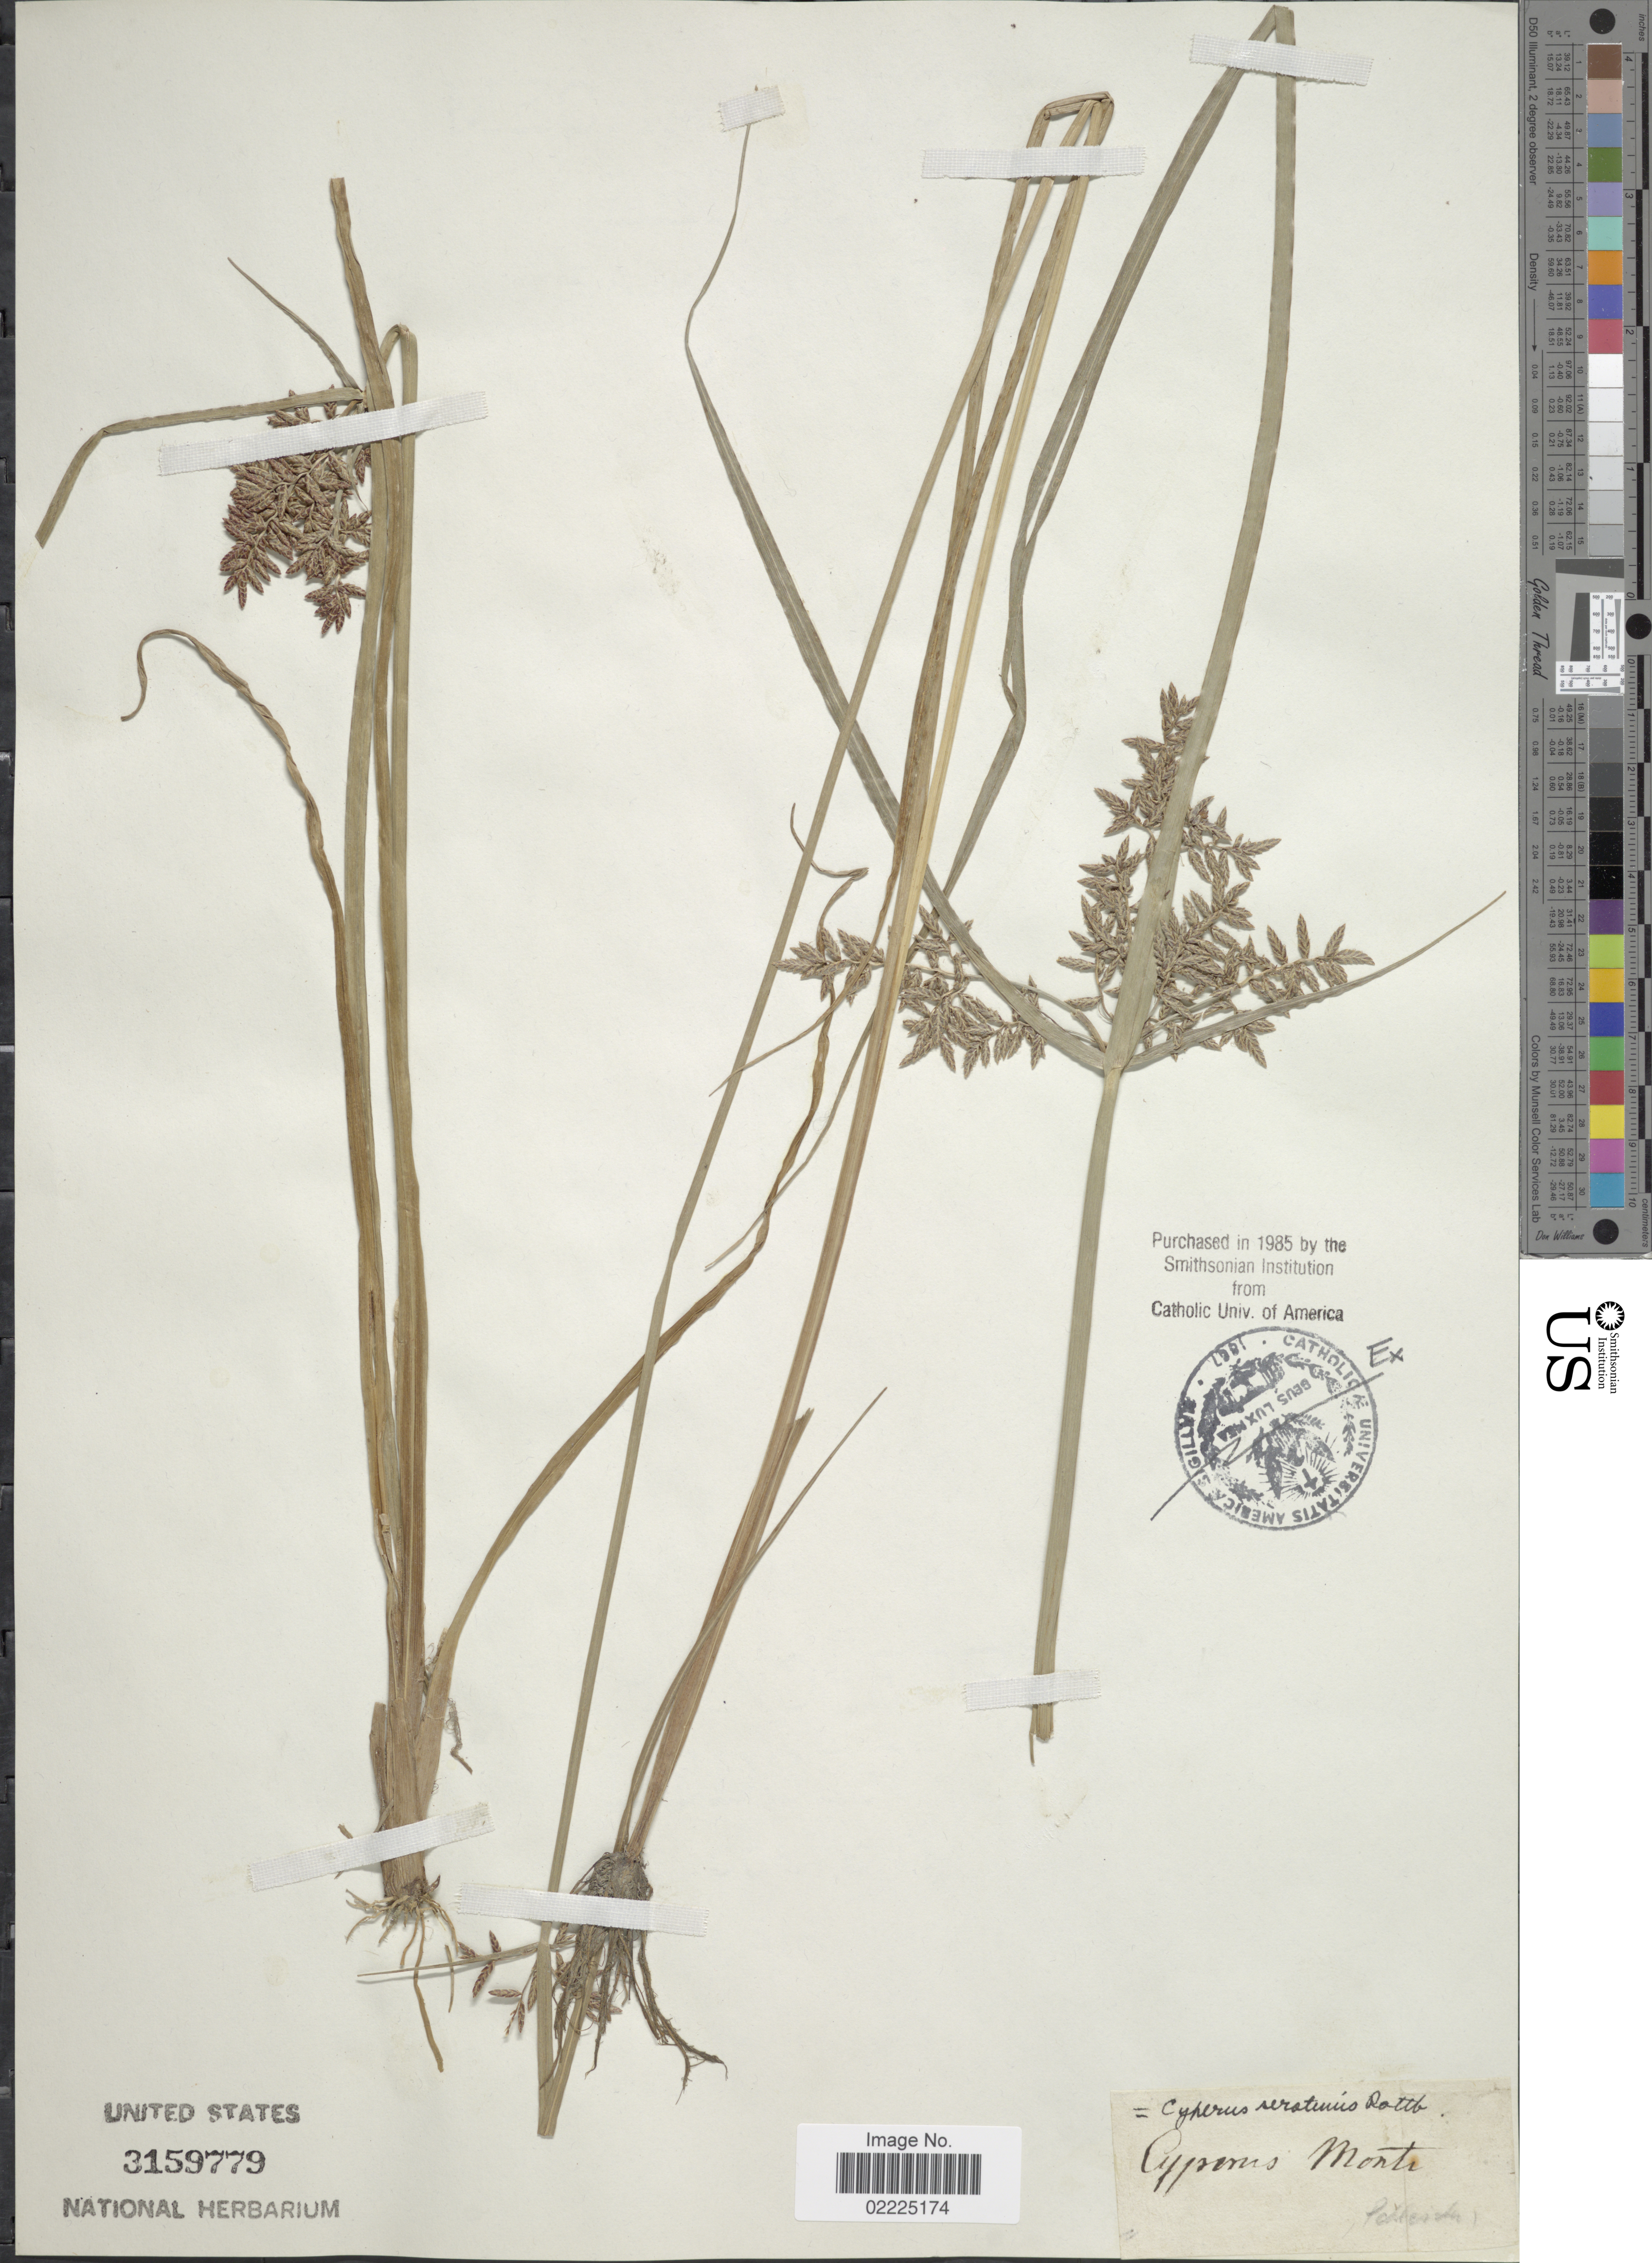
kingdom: Plantae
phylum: Tracheophyta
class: Liliopsida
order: Poales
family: Cyperaceae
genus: Cyperus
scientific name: Cyperus serotinus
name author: Rottb.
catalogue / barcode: US 3159779